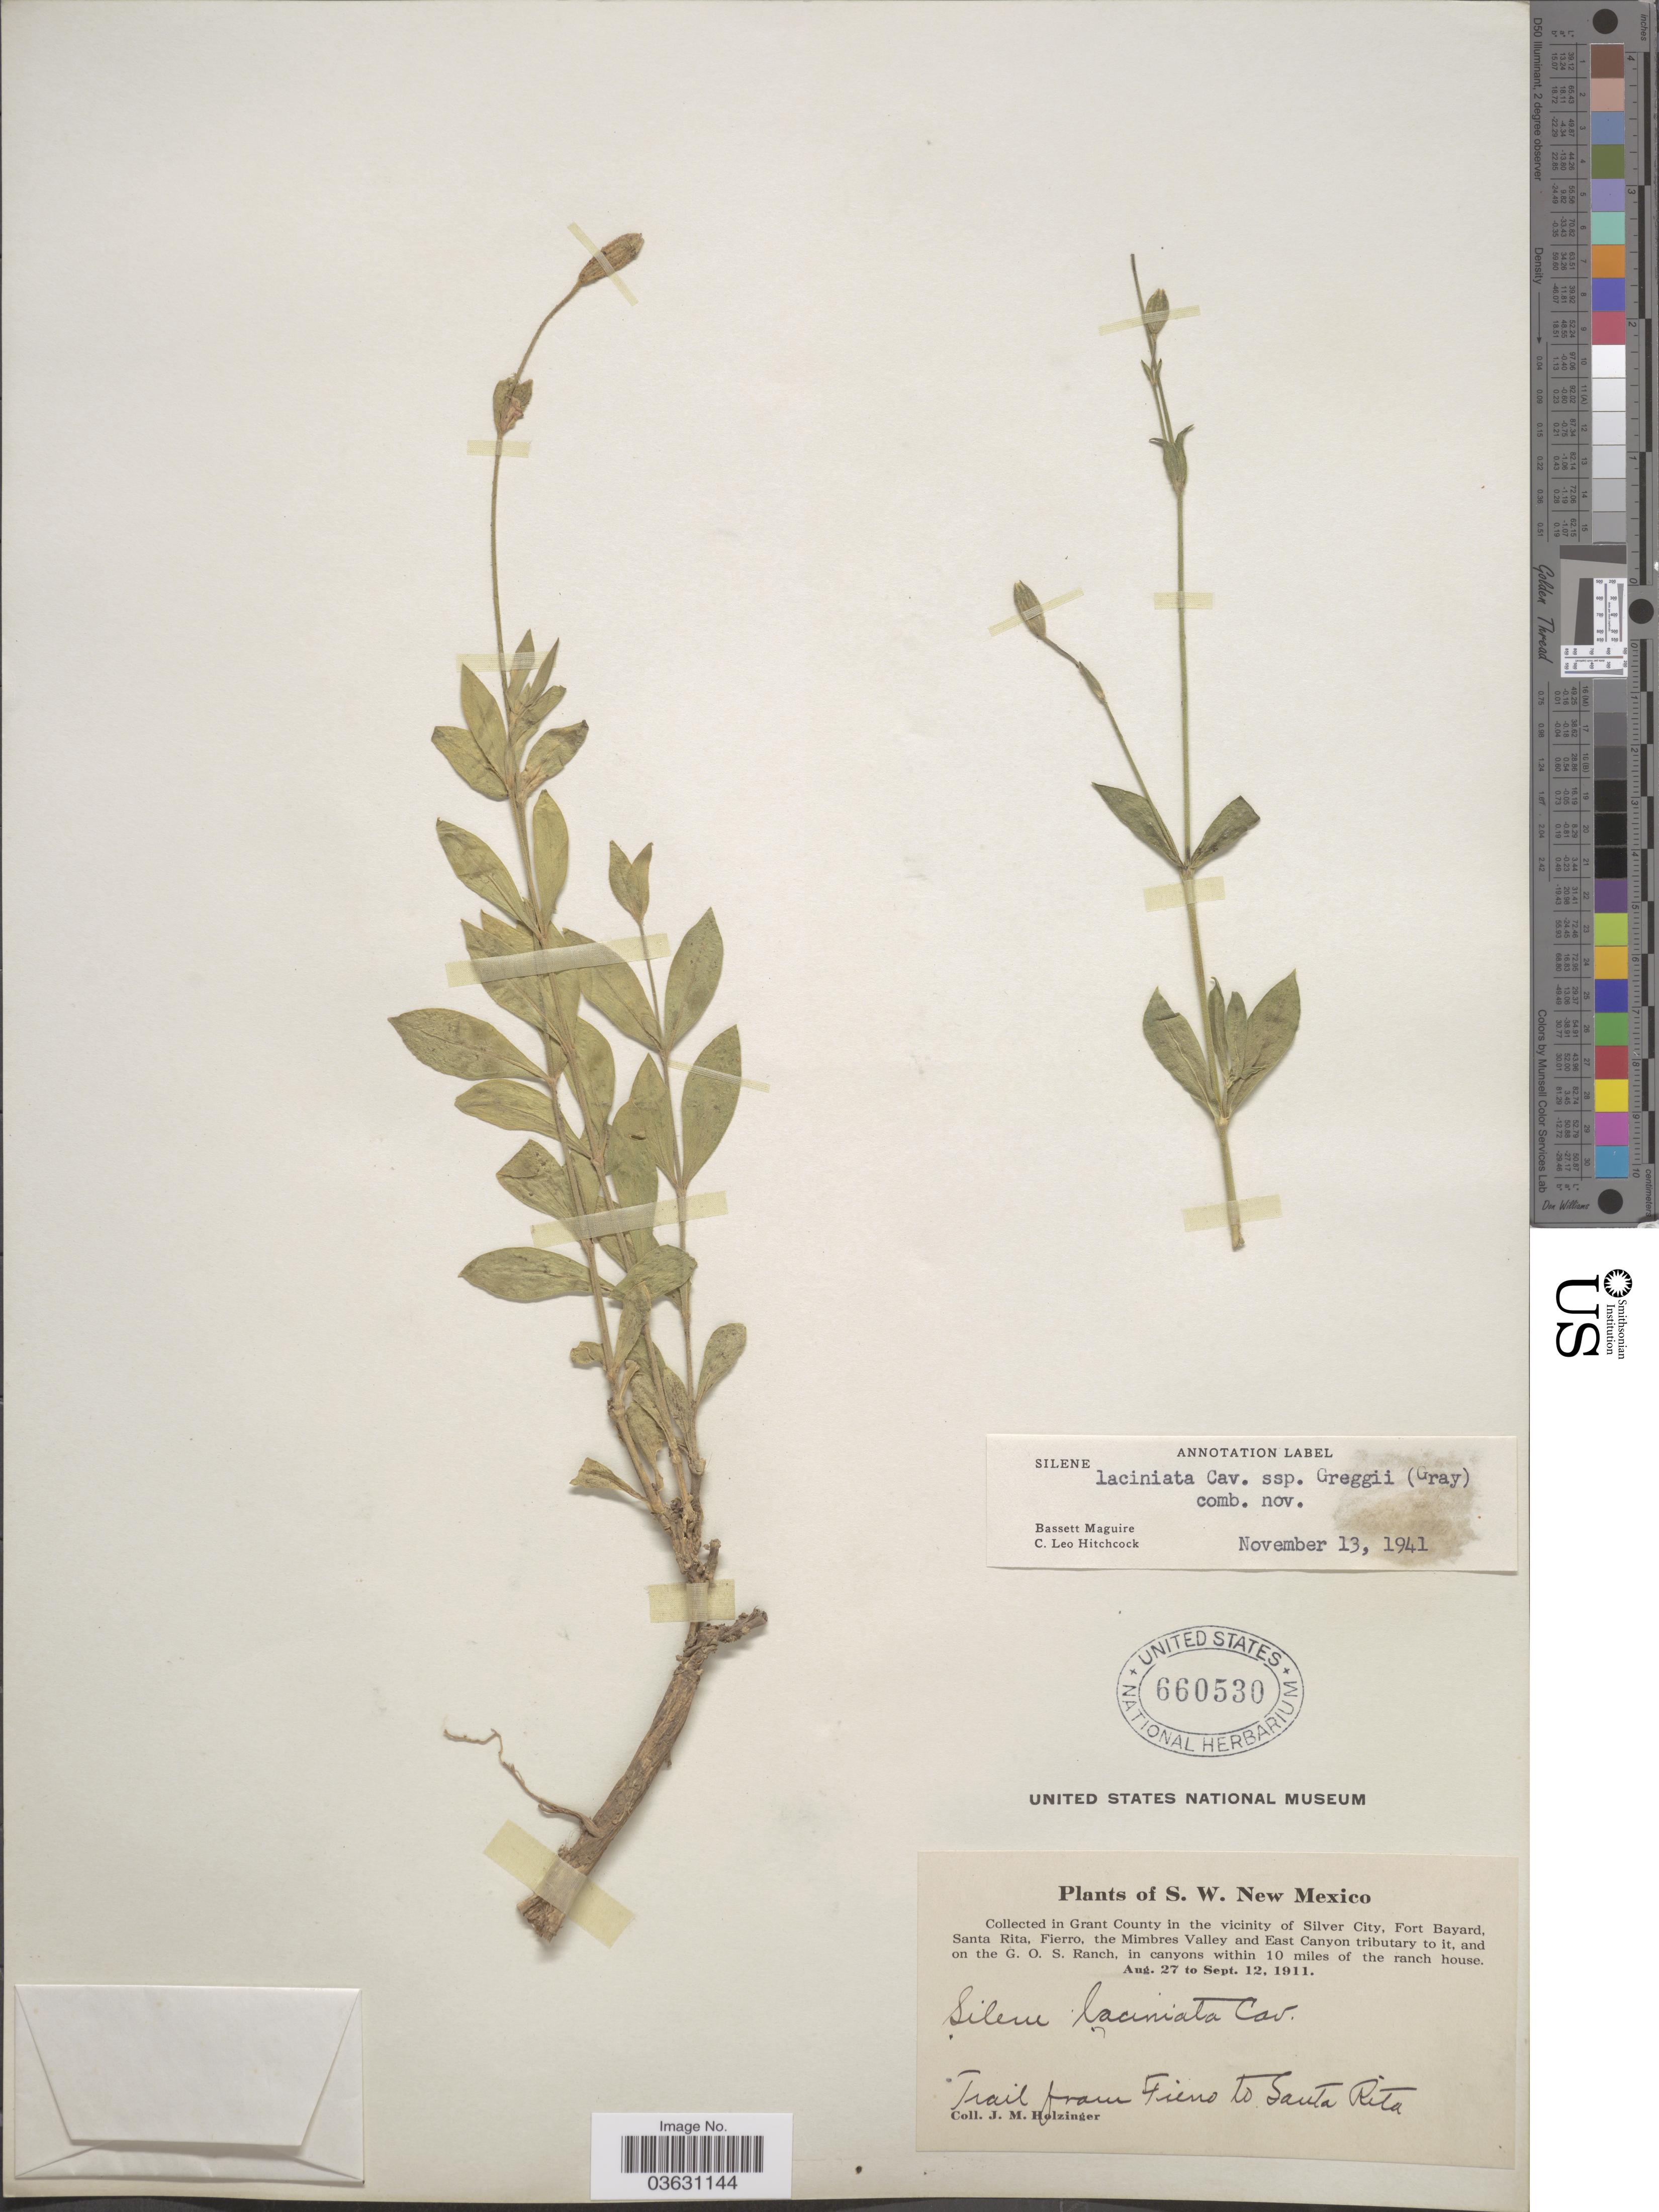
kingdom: Plantae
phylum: Tracheophyta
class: Magnoliopsida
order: Caryophyllales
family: Caryophyllaceae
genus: Silene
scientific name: Silene laciniata subsp. greggii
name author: (A. Gray) C.L. Hitchc. & Maguire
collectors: J. M. Holzinger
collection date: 1911-08-27/1911-09-12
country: United States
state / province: New Mexico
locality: S. W. New Mexico. In Grant County in the vicinity of Silver City, Fort Bayard, Santa Rita, Fierro, the Mimbres Valley and East Canyon tributary to it, and on the G. O. S. Ranch, in canyons within 10 miles of the ranch house. Trail from Fierro to Santa Rita.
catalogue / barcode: US 660530